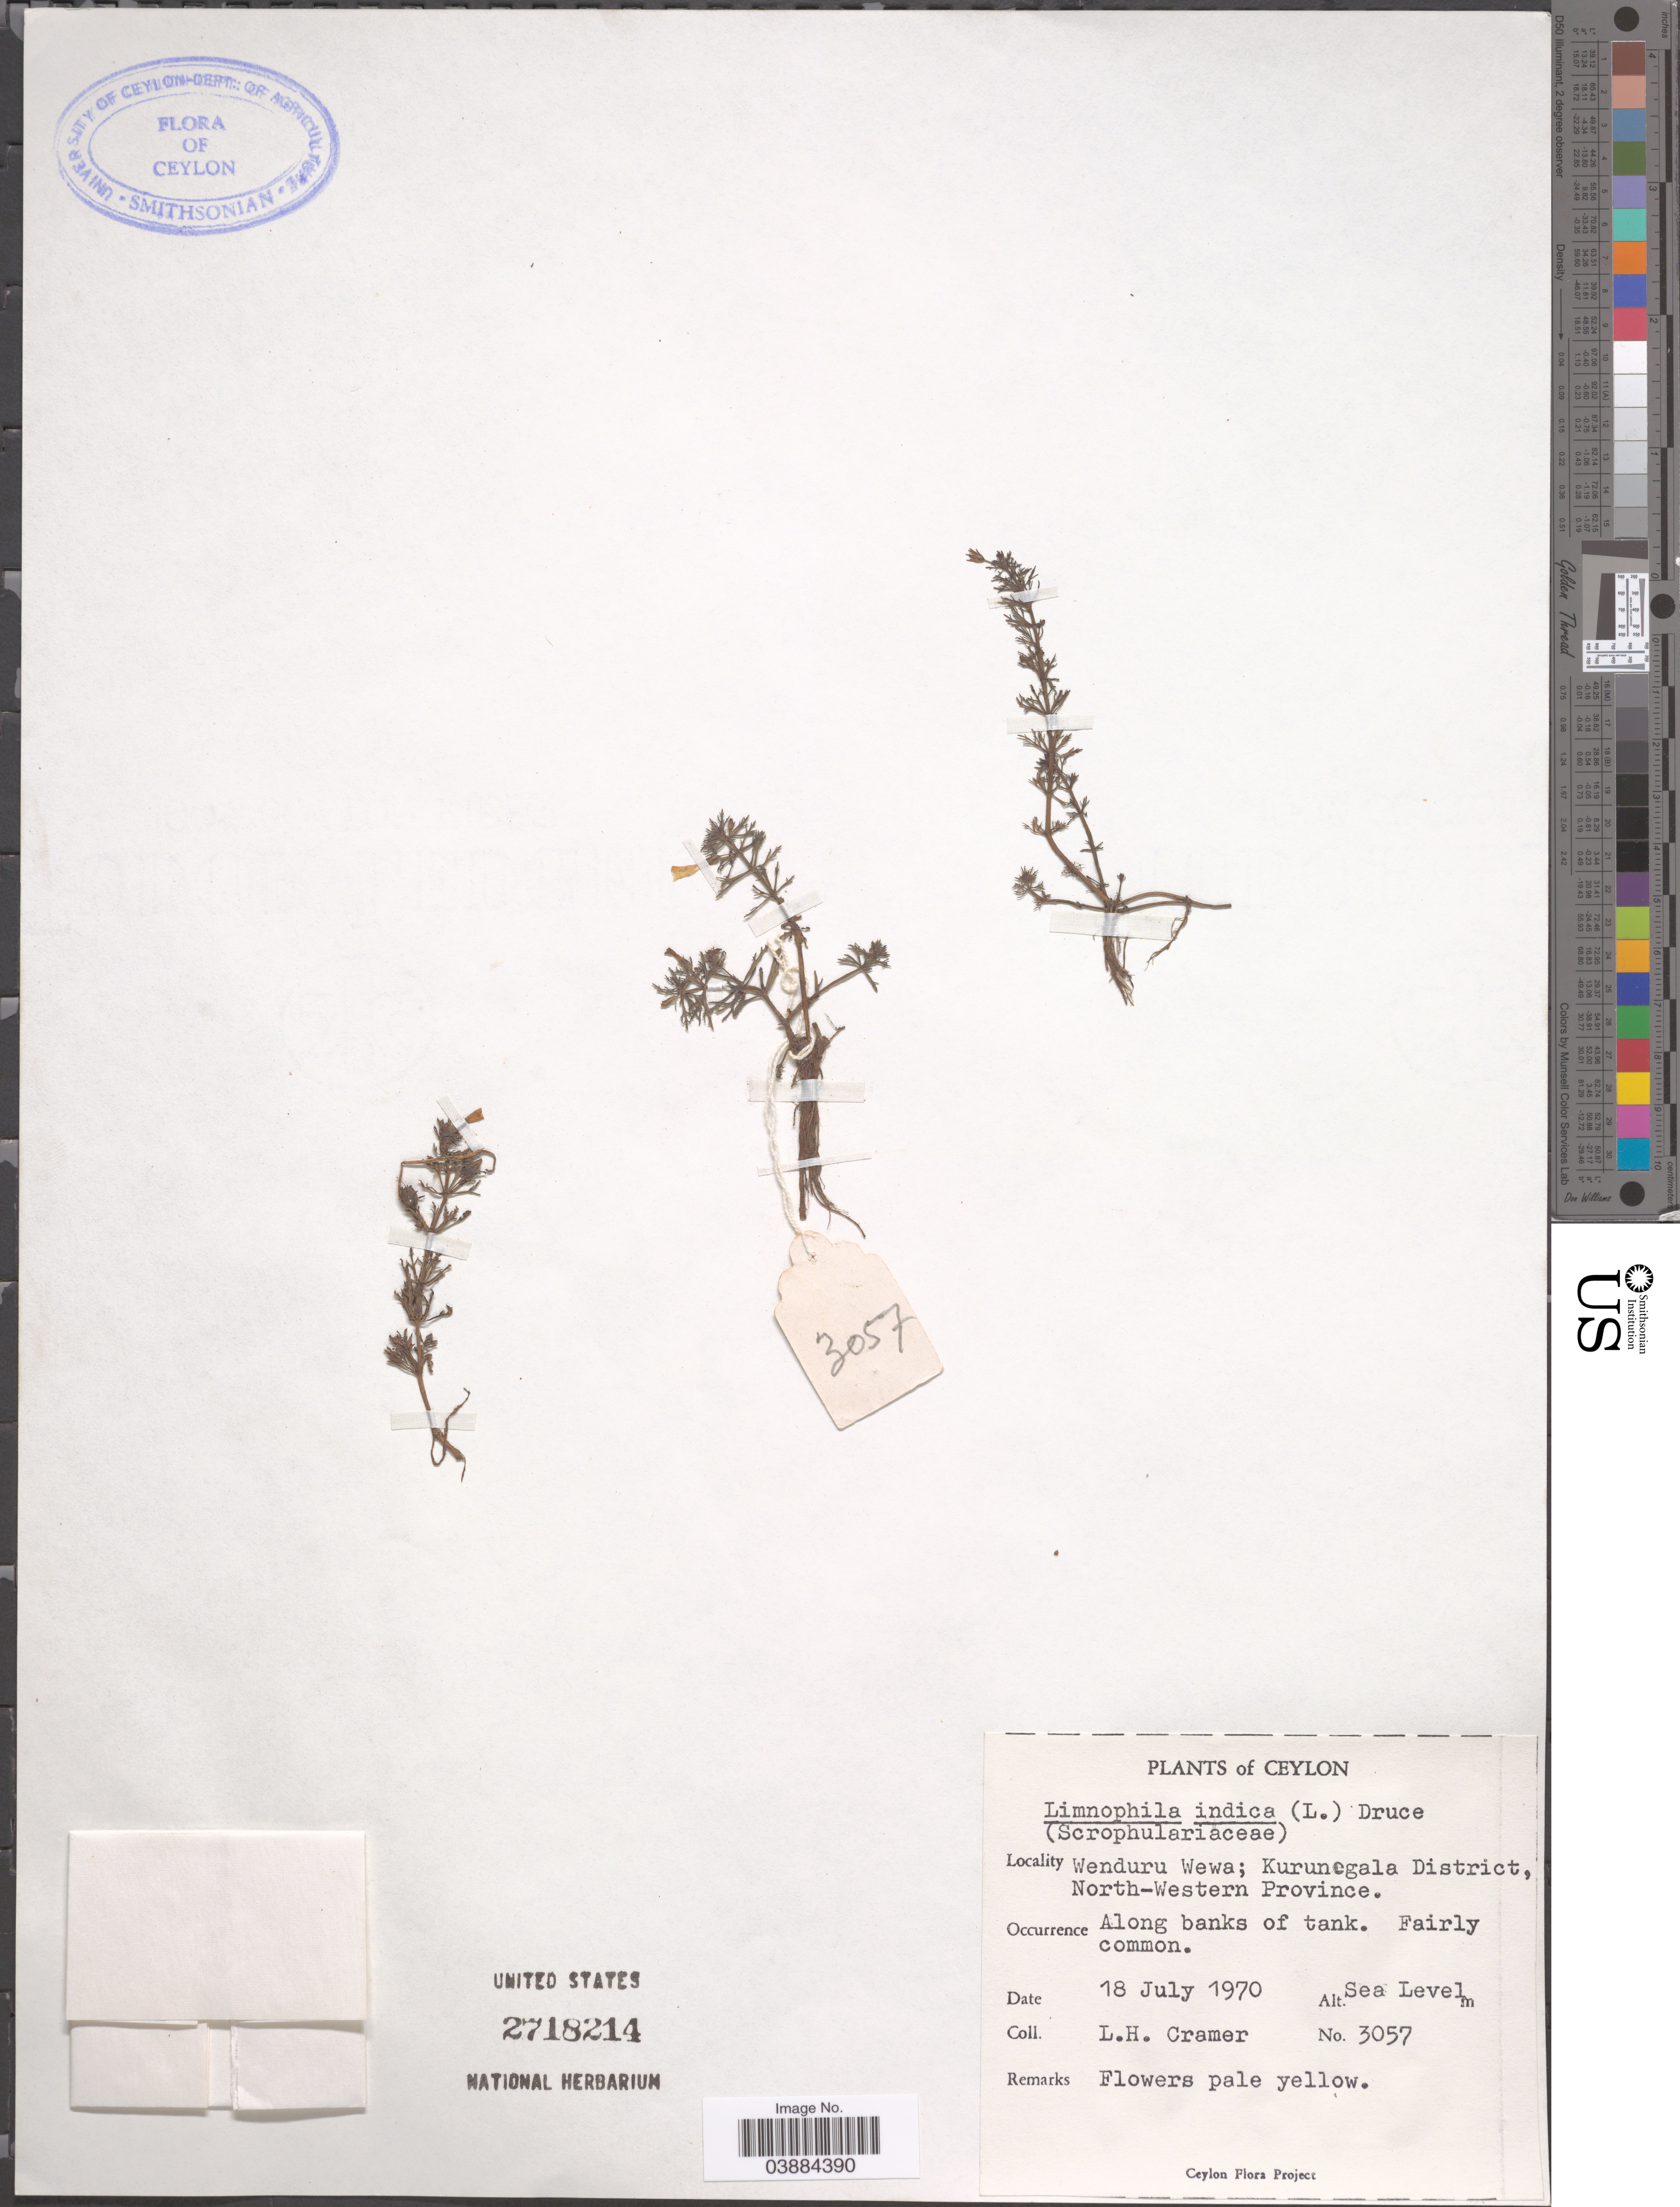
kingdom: Plantae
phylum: Tracheophyta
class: Magnoliopsida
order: Lamiales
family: Plantaginaceae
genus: Limnophila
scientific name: Limnophila indica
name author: (L.) Druce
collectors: L. H. Cramer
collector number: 3057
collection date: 1970-07-18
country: Sri Lanka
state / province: North Western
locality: Ceylon. Wenduru Wewa; Kurunegala District.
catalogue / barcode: US 2718214